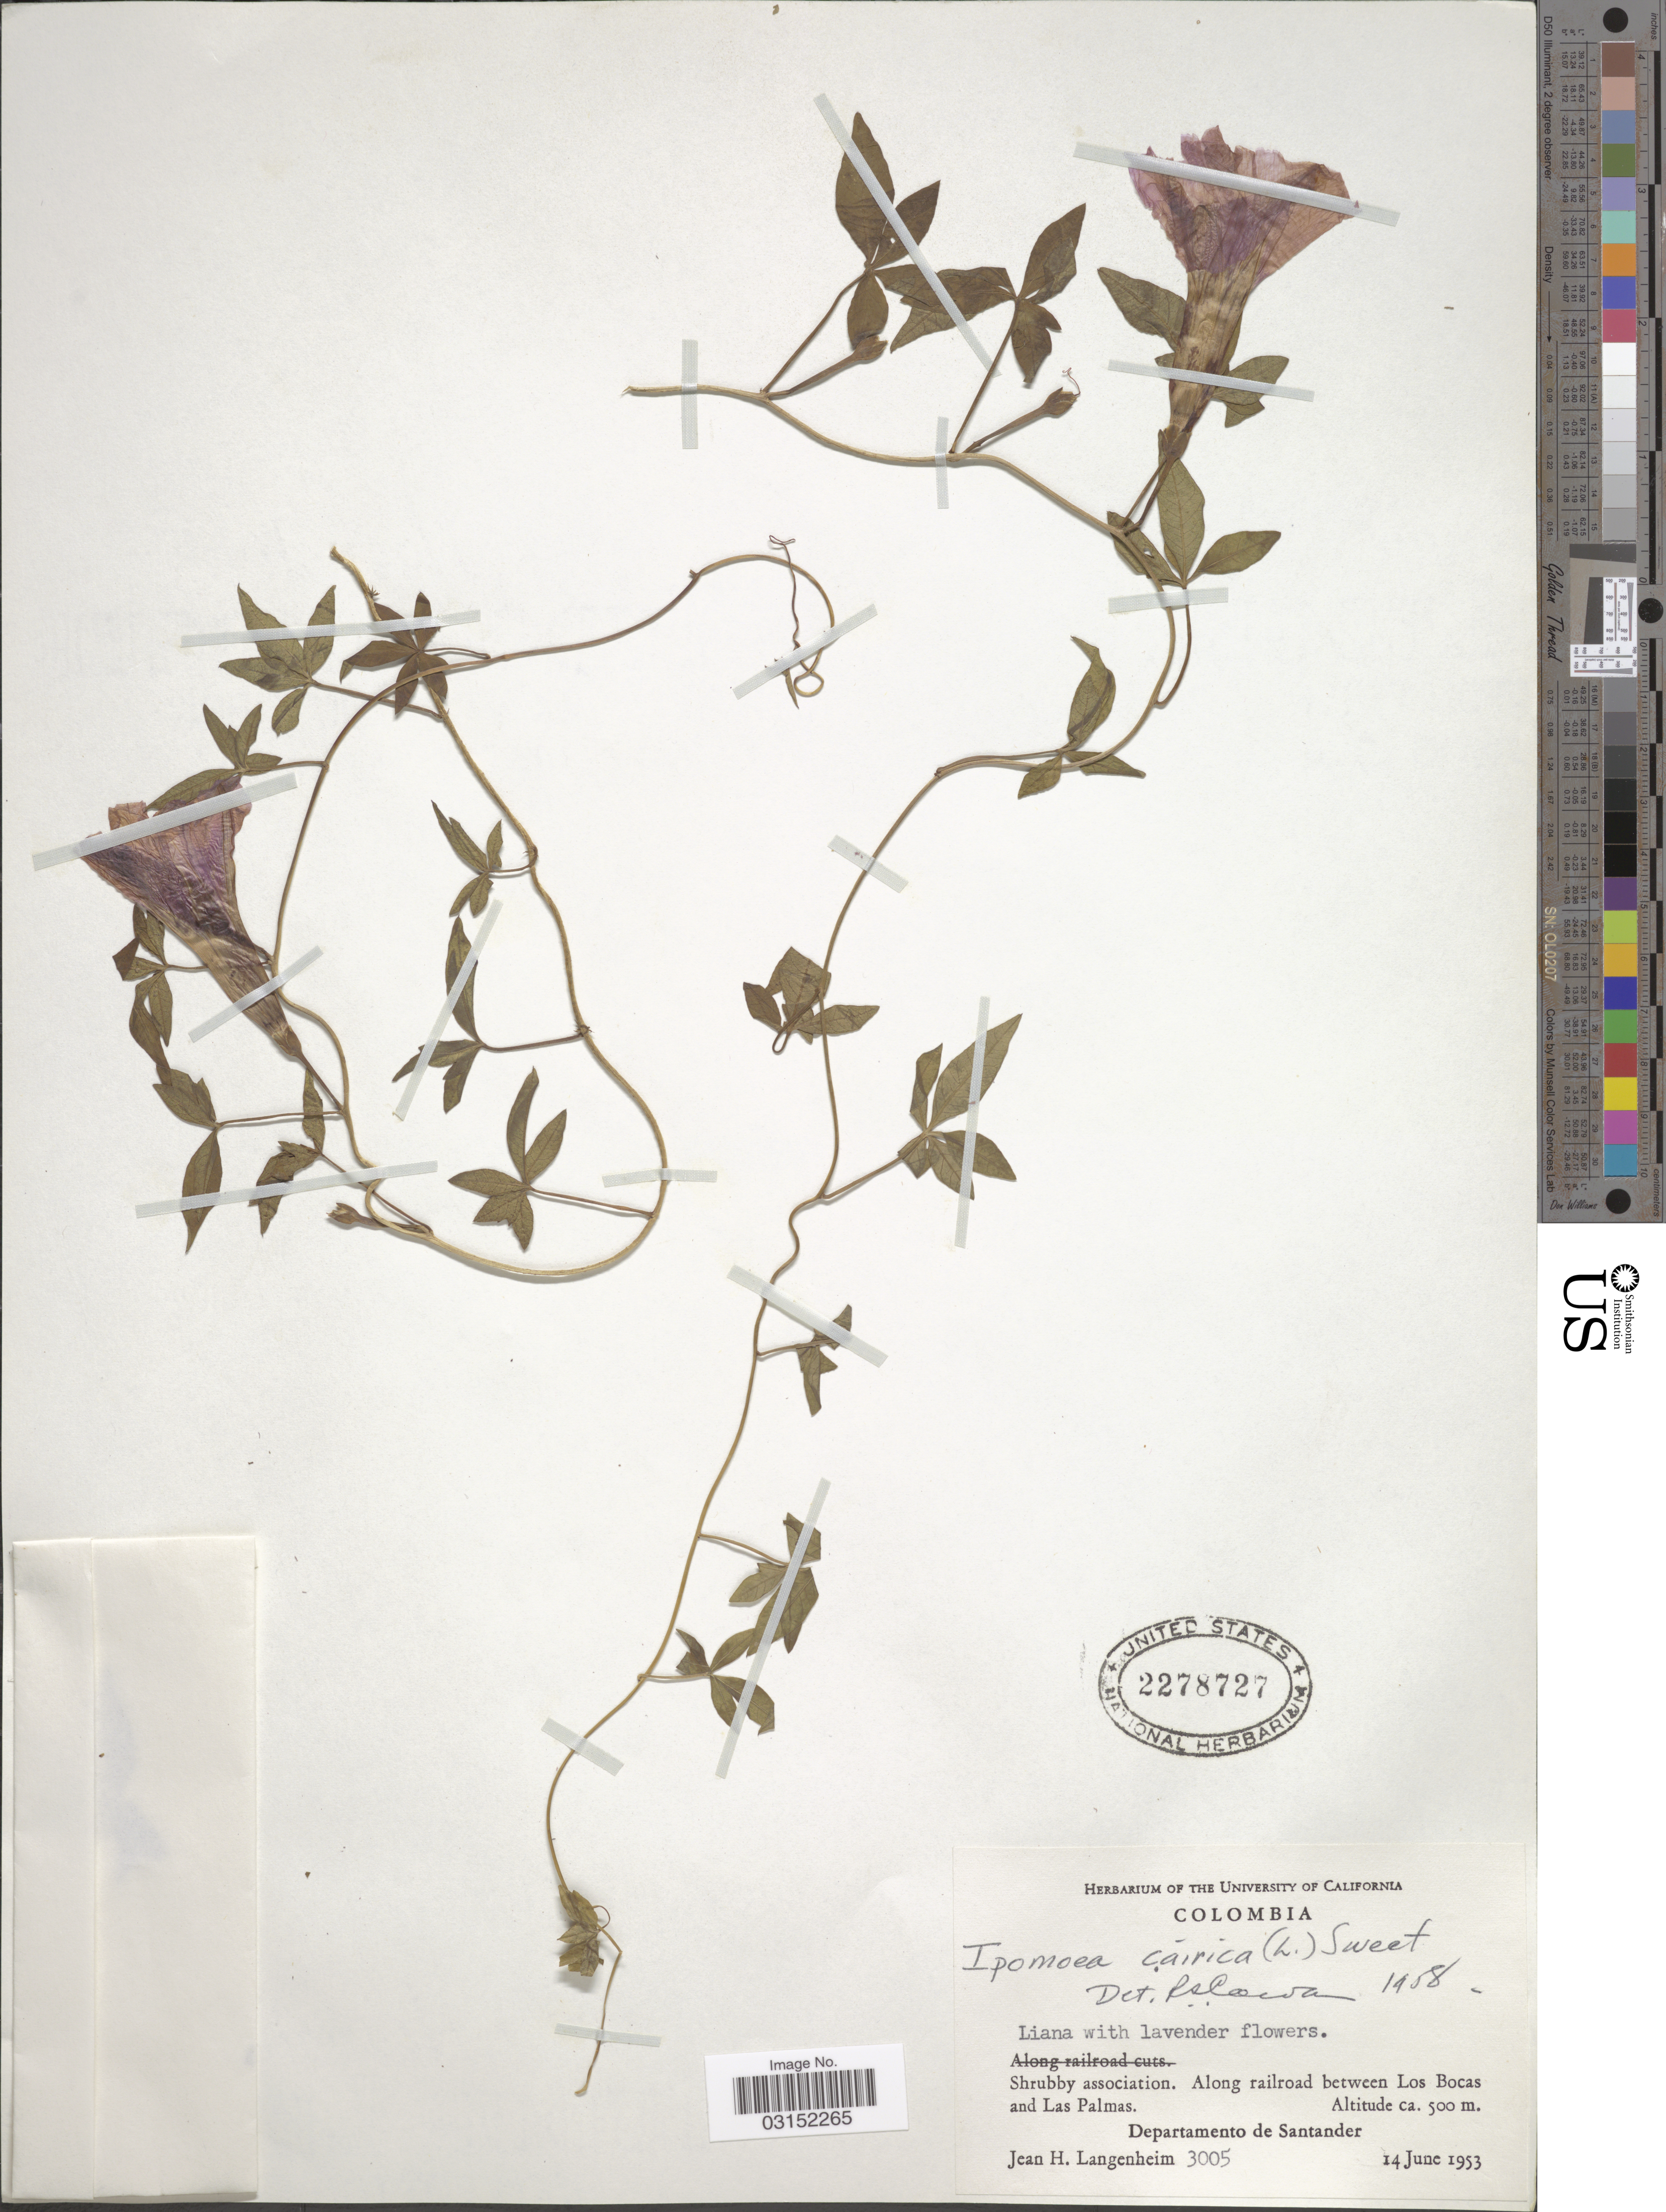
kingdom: Plantae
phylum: Tracheophyta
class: Magnoliopsida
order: Solanales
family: Convolvulaceae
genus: Ipomoea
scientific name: Ipomoea cairica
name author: (L.) Sweet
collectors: J. H. Langenheim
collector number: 3005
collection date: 1953-06-14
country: Colombia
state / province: Santander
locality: Along railroad between Los Bocas and Las Palmas, Departamento de Santander.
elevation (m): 500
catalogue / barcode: US 2278727